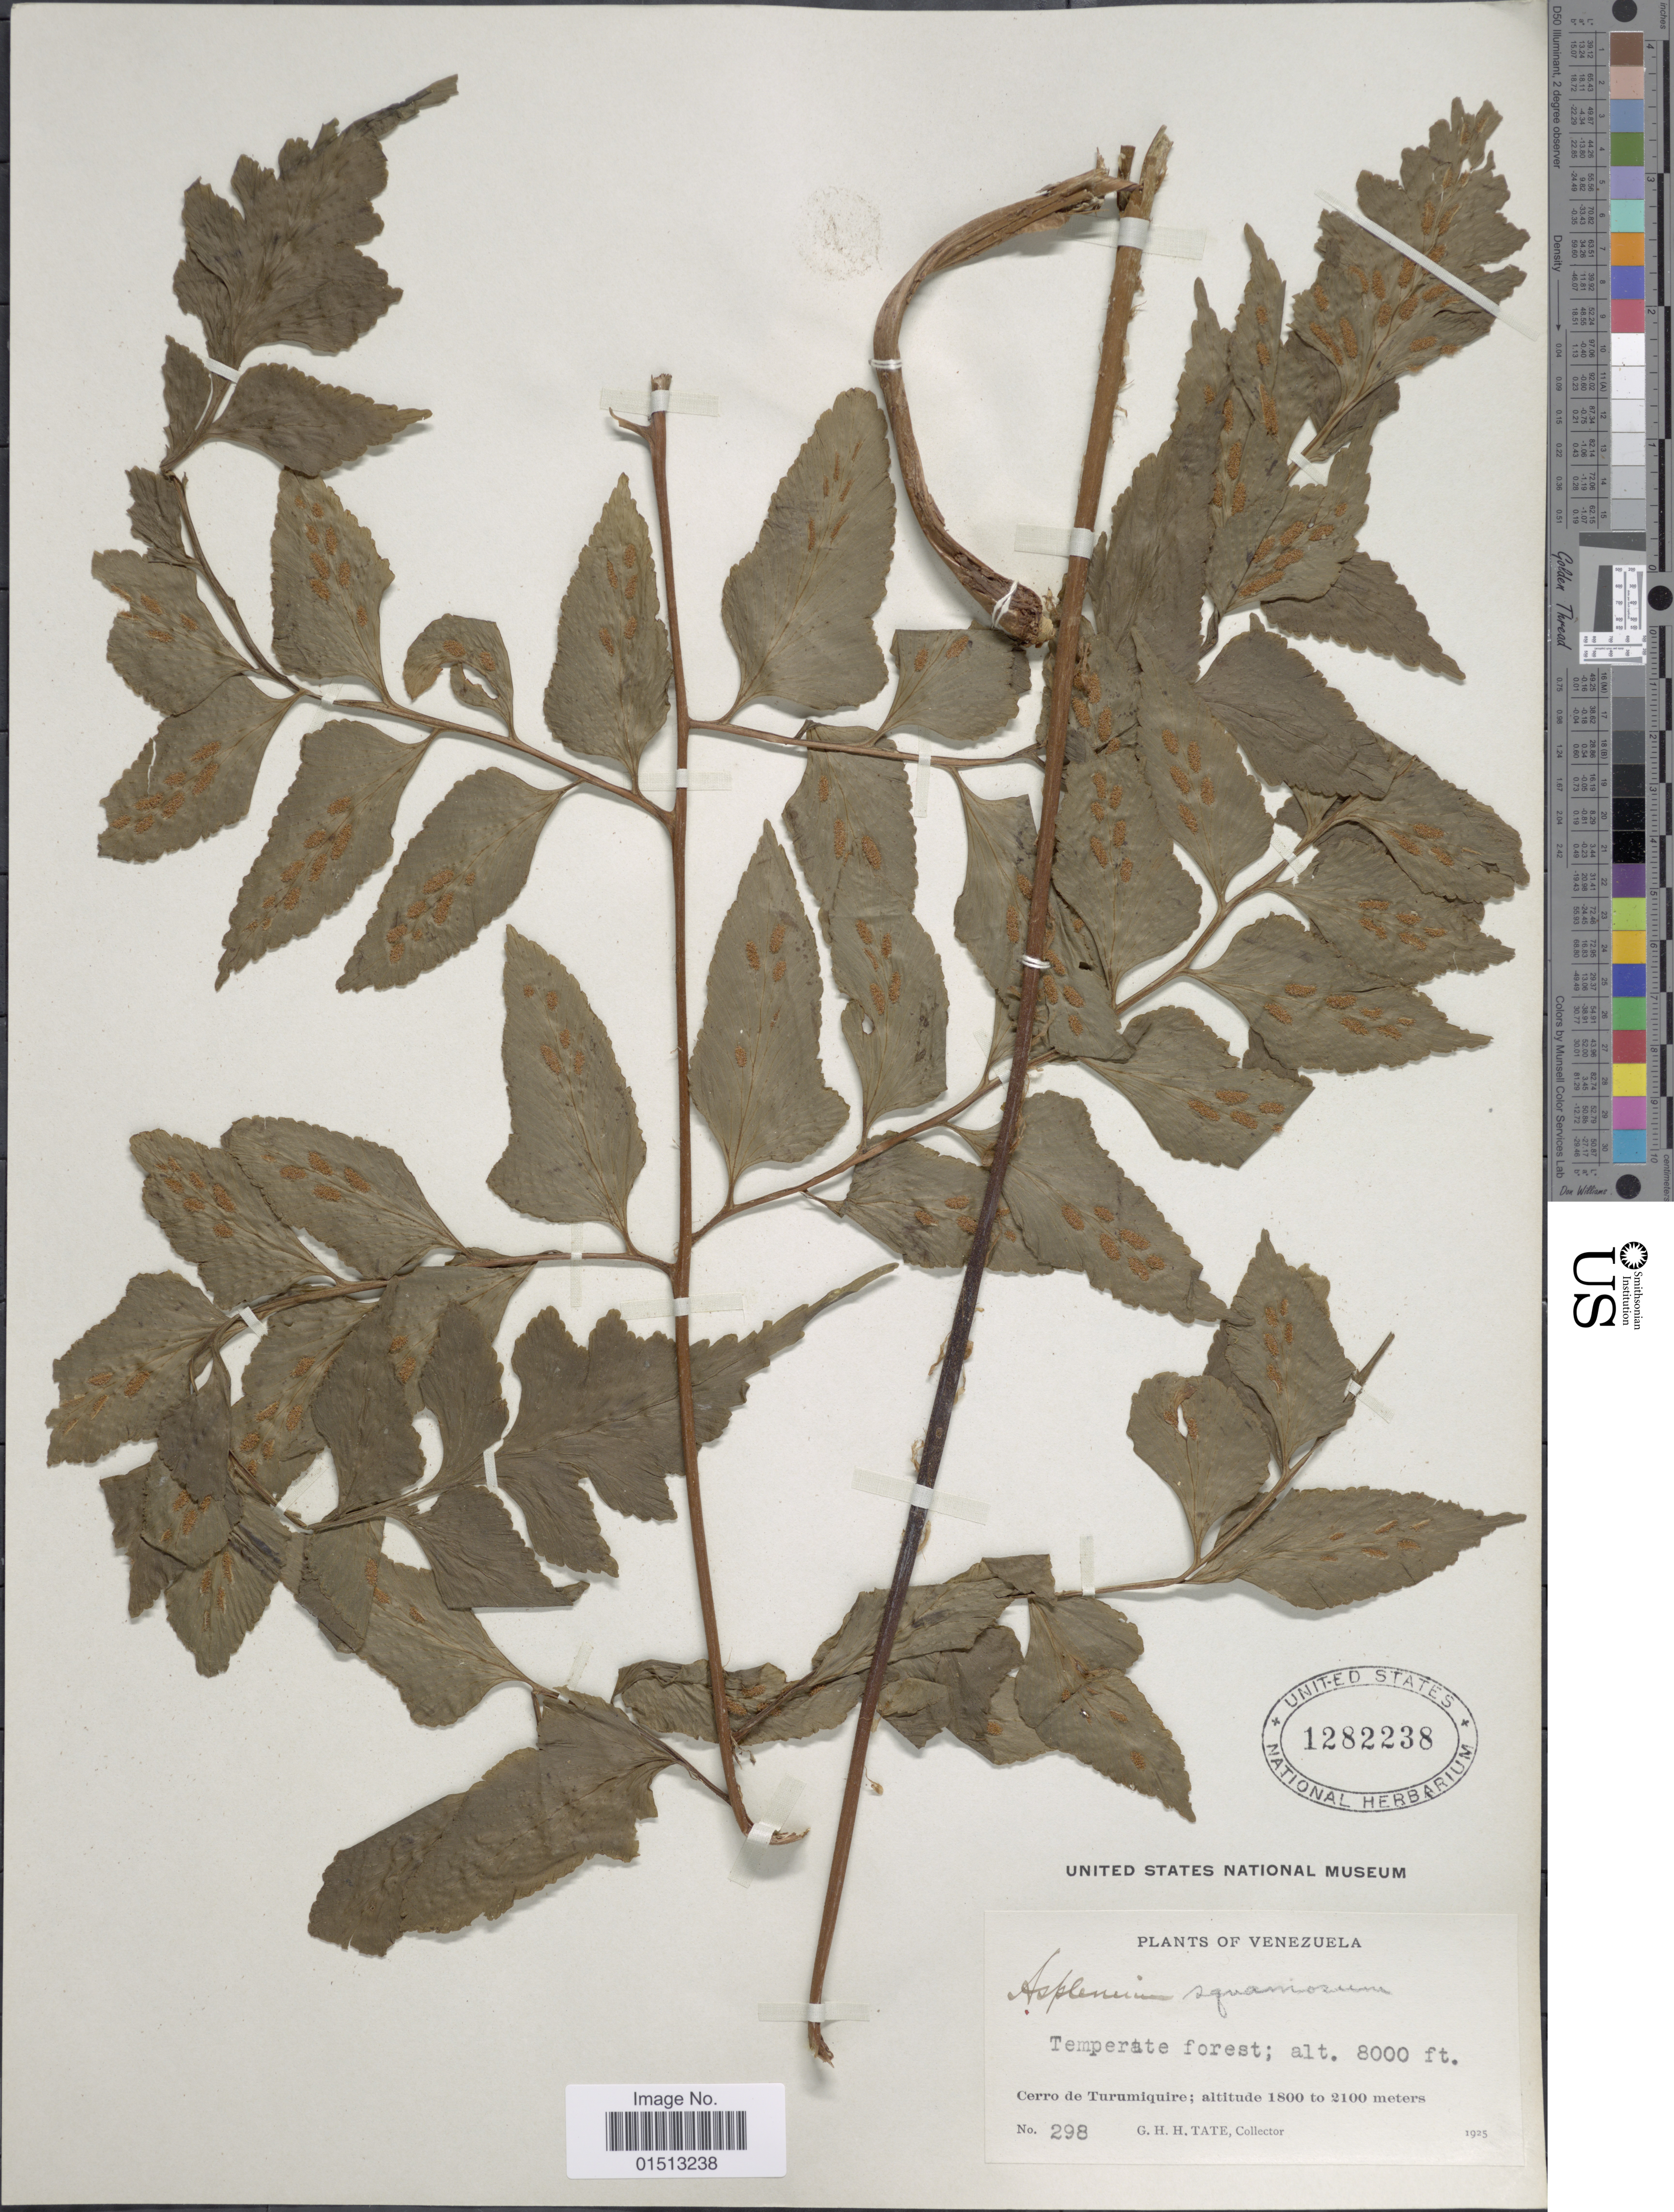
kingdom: Plantae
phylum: Tracheophyta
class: Polypodiopsida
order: Polypodiales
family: Aspleniaceae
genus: Asplenium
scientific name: Asplenium squamosum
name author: L.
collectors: G. Tate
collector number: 298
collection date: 1925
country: Venezuela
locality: Cerro de Turumiquire.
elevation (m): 2438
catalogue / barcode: US 1282238